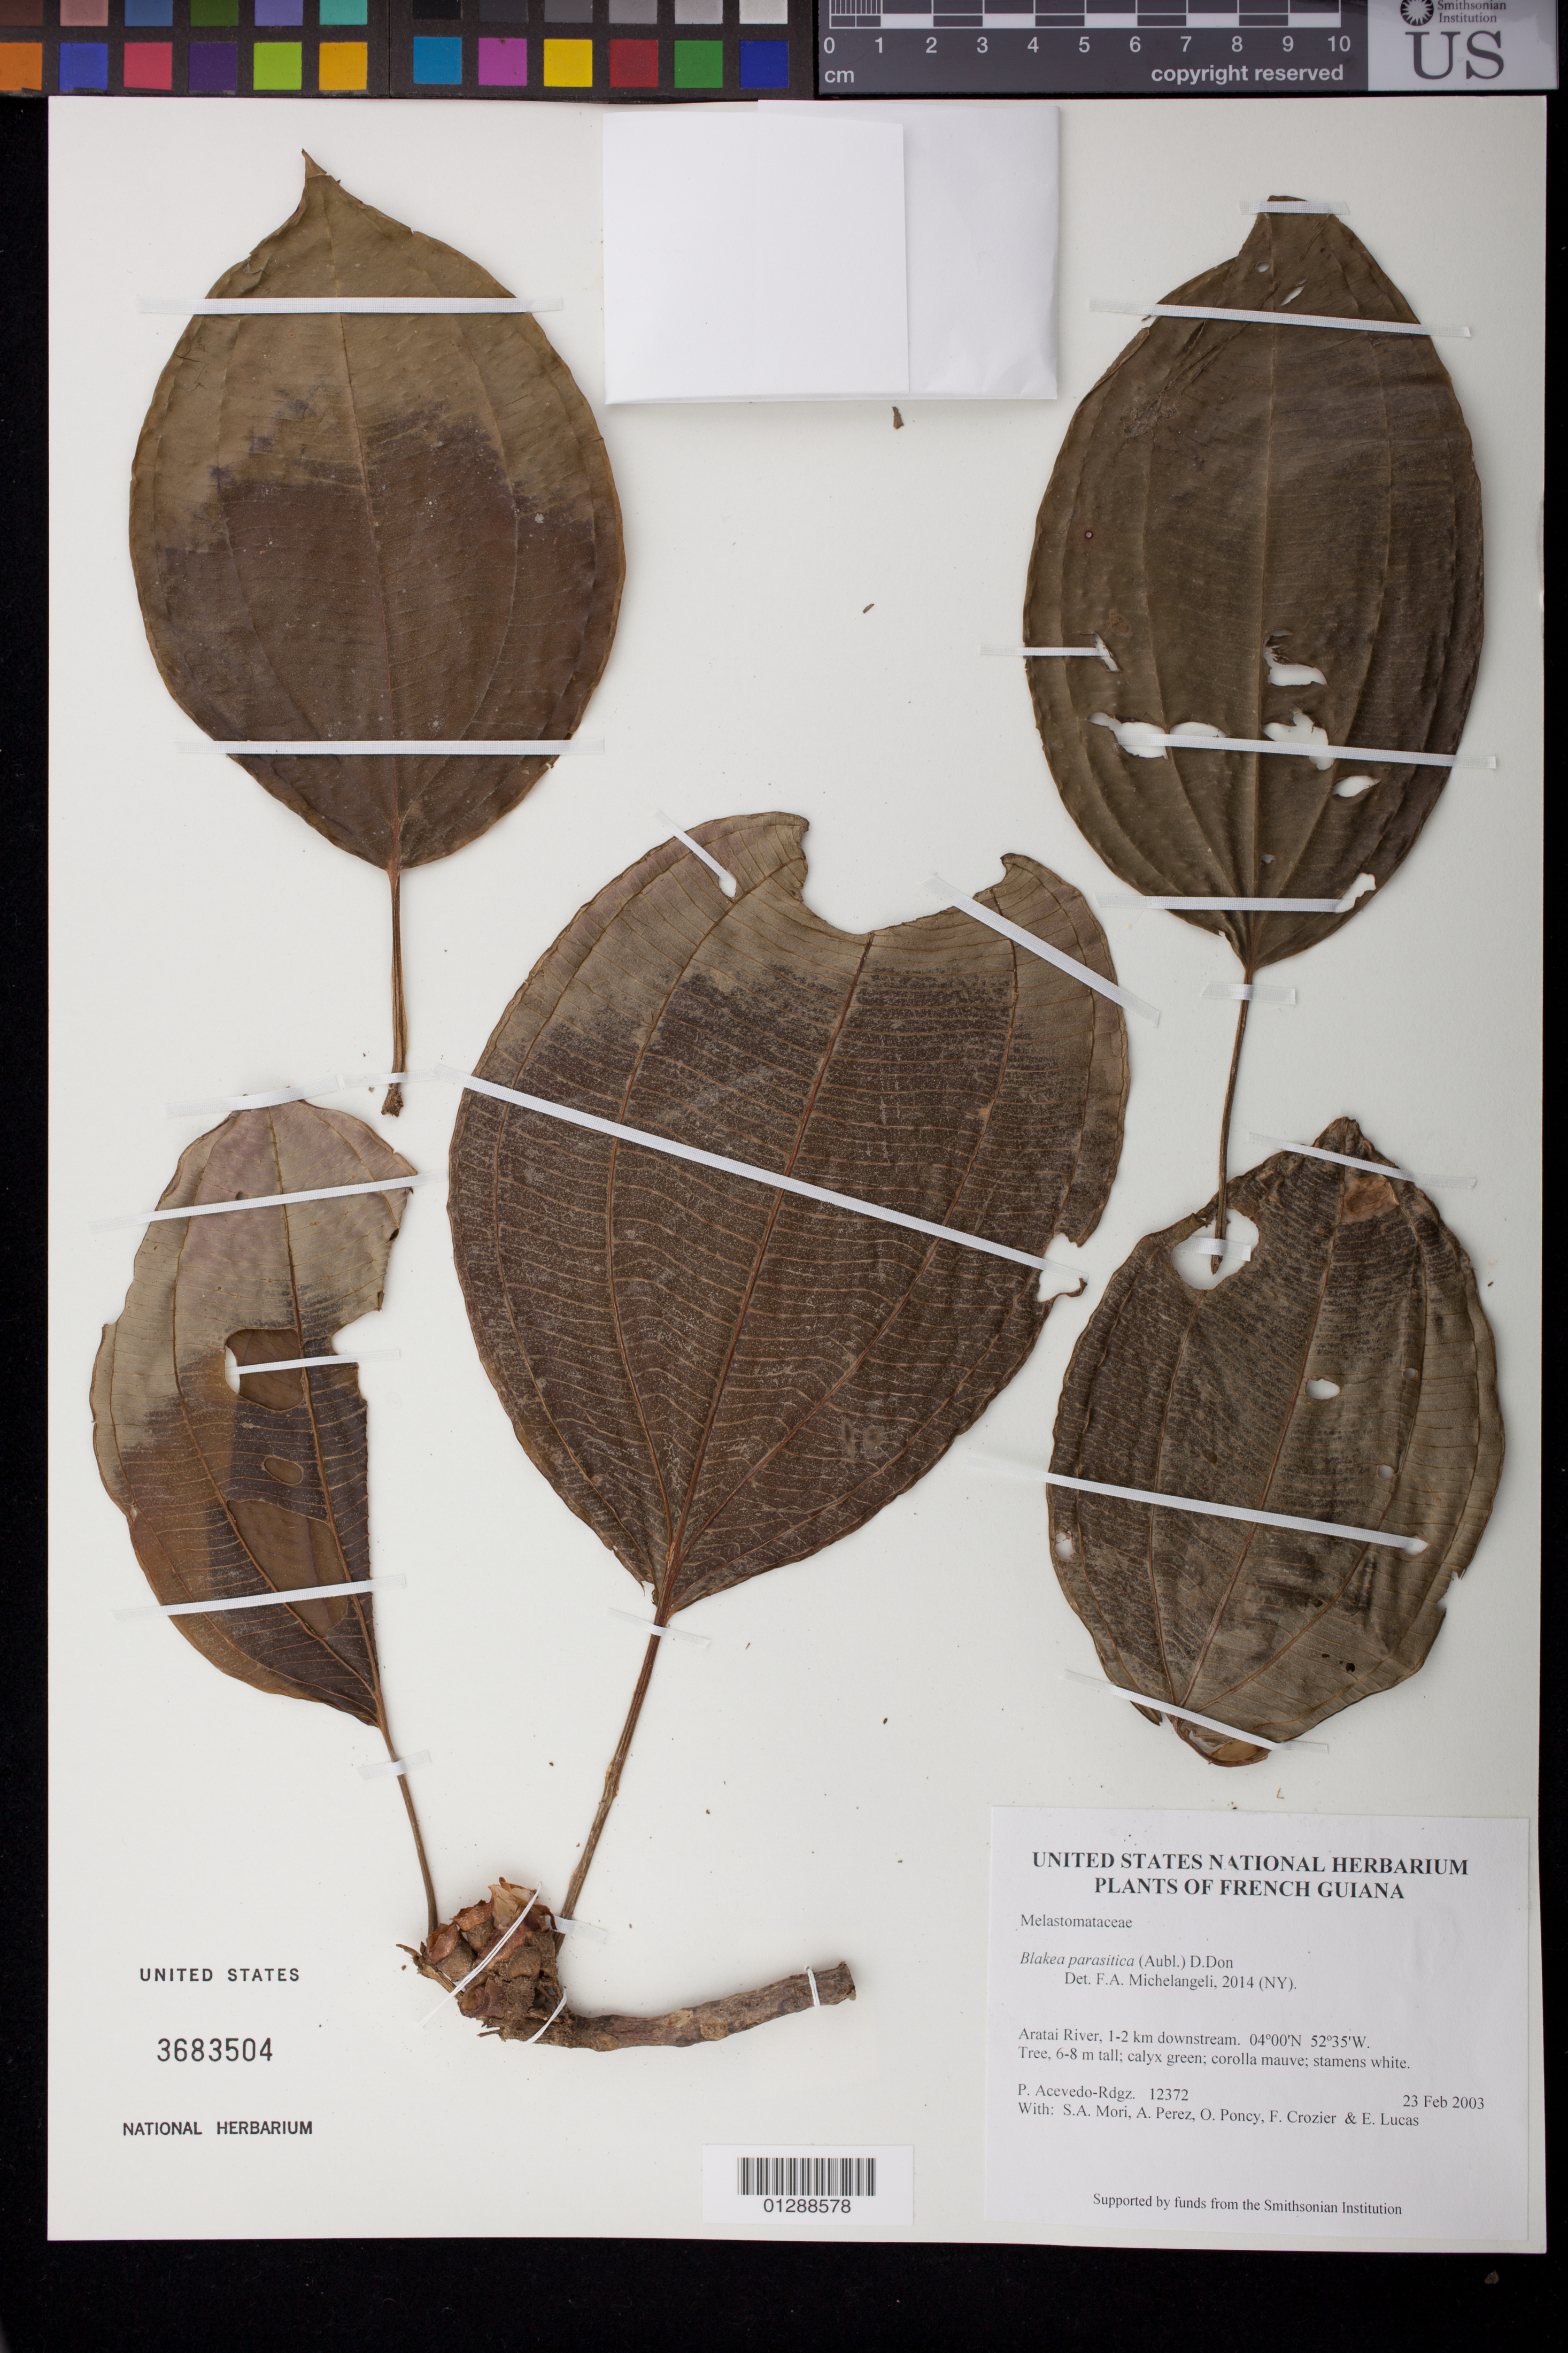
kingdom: Plantae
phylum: Tracheophyta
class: Magnoliopsida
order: Myrtales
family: Melastomataceae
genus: Blakea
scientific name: Blakea parasitica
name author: (Aubl.) D. Don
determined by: Michelangeli, F. A.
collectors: P. Acevedo-Rodr., S. Mori, A. Pérez, O. Poncy, F. Crozier & E. Lucas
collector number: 12372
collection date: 2003-02-23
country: French Guiana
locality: Atari River, 1-2 km downstream.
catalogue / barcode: US 3683504